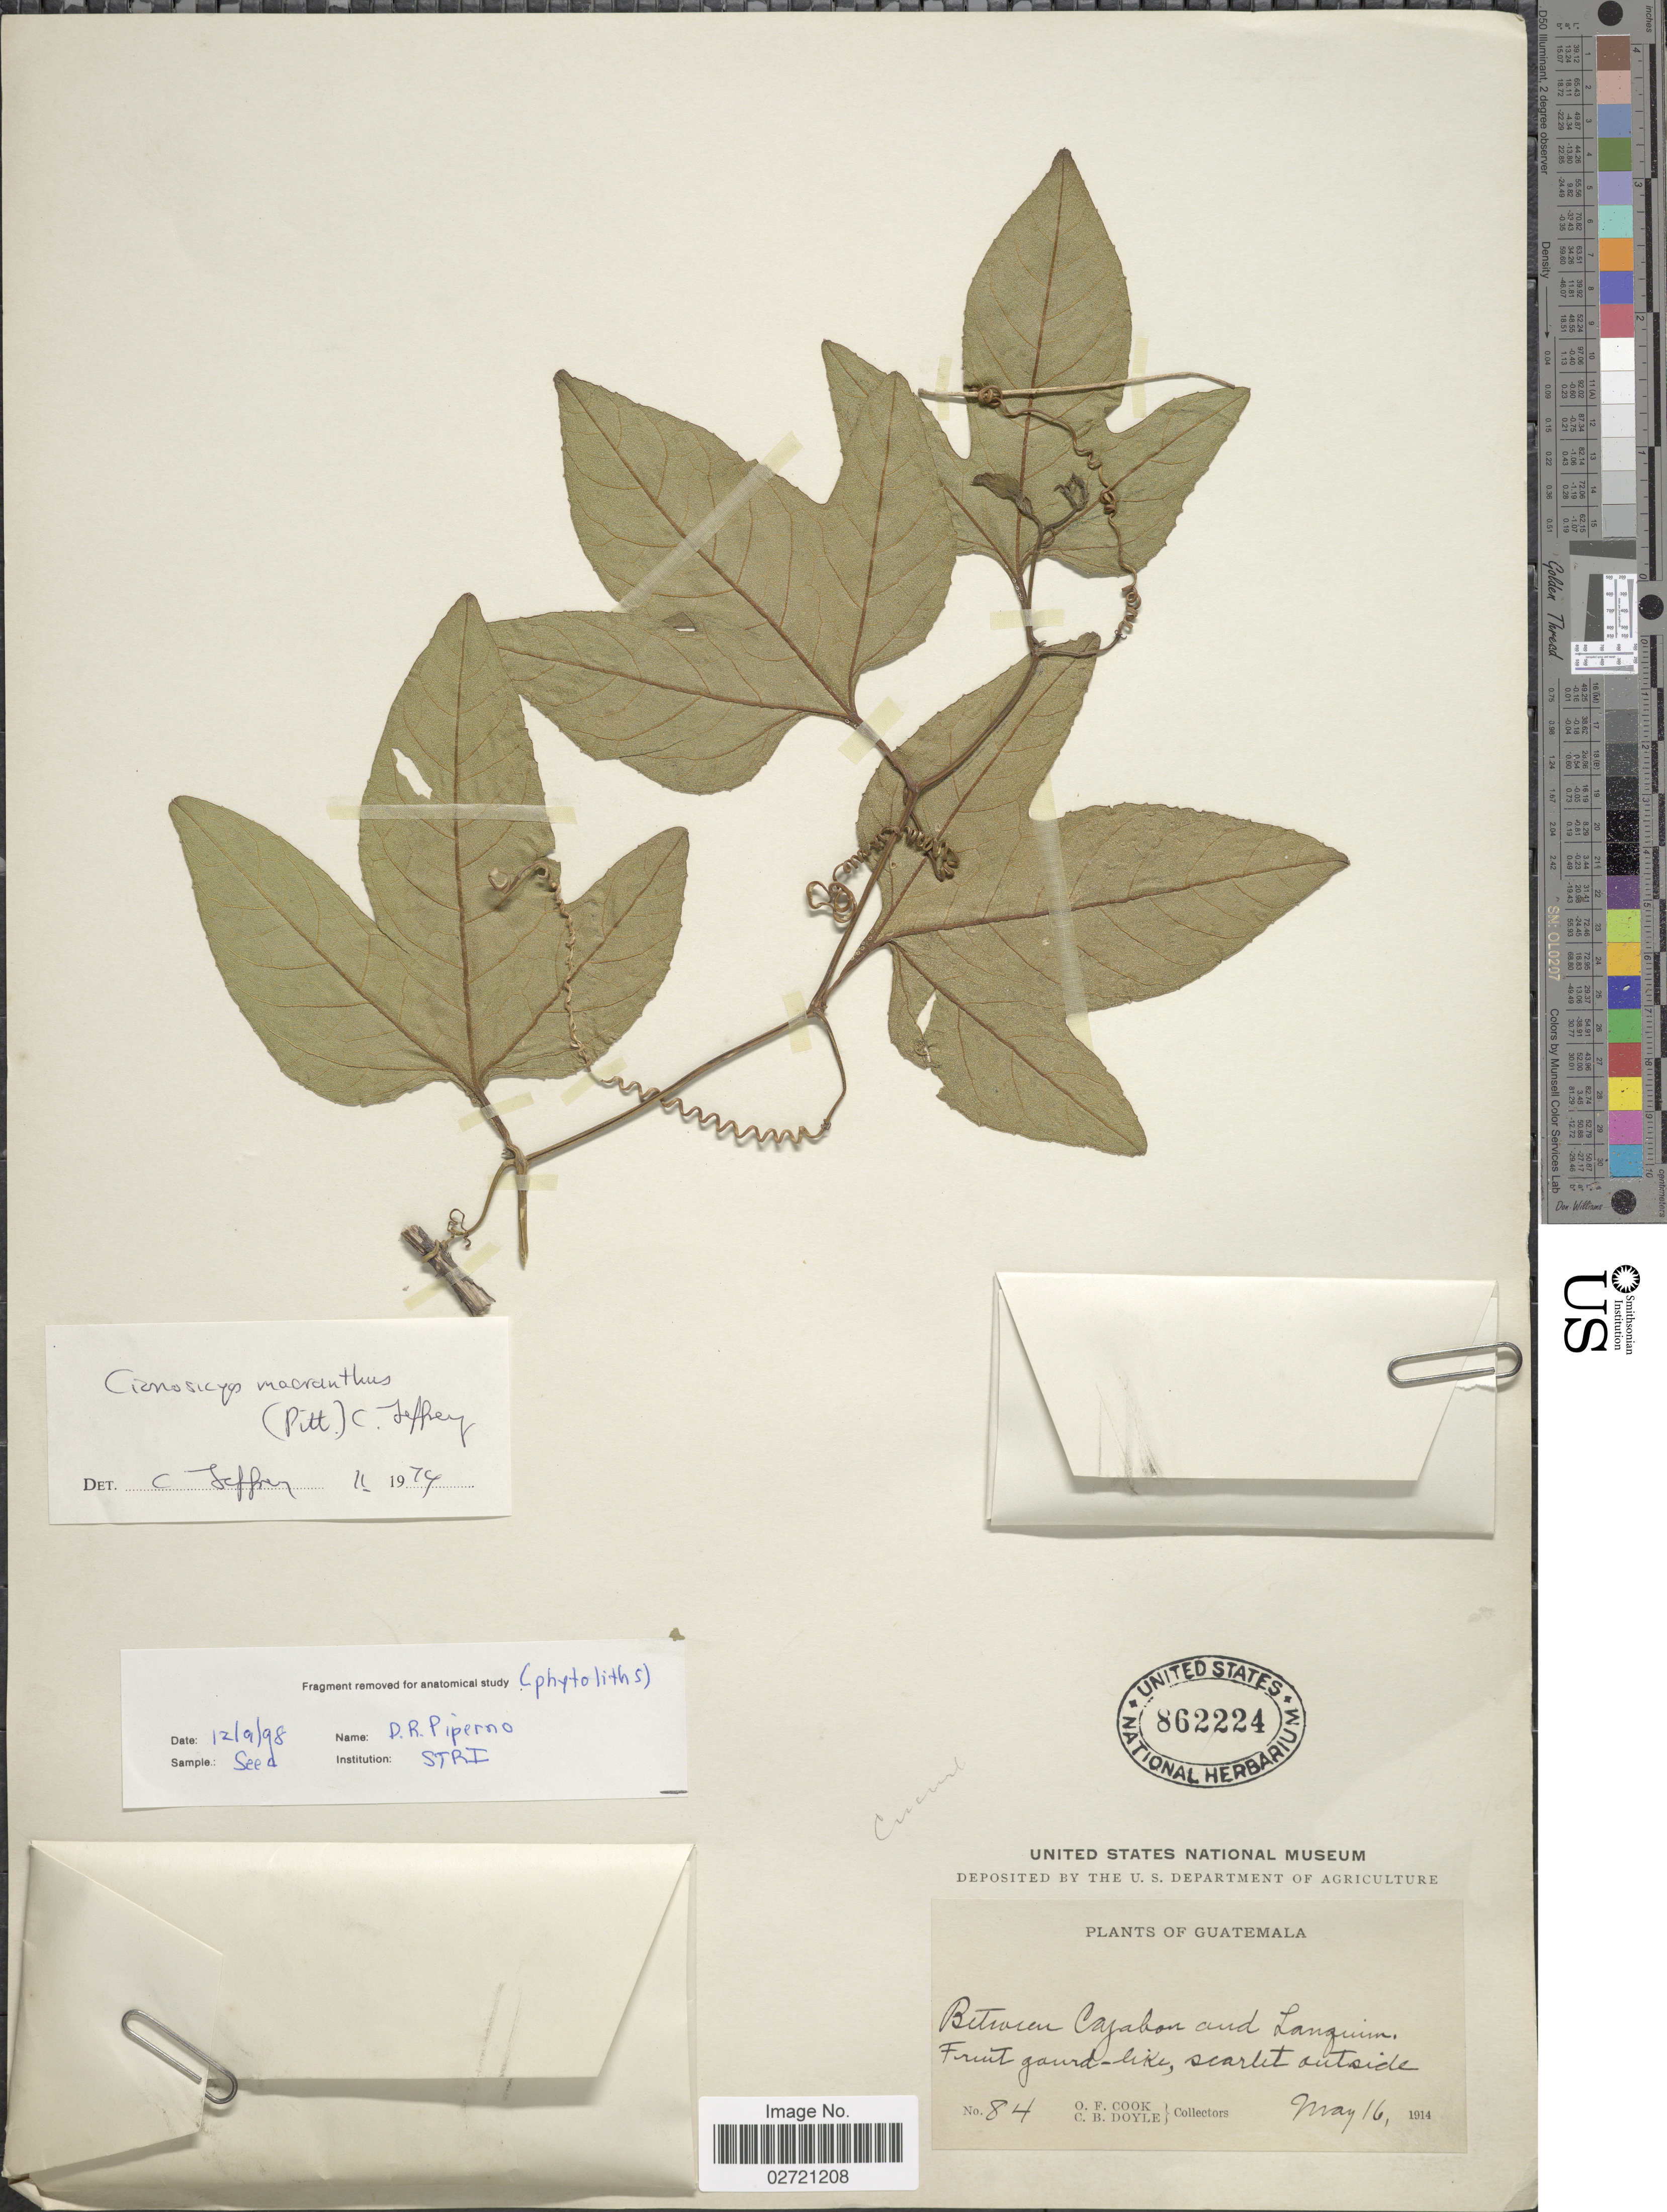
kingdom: Plantae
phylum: Tracheophyta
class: Magnoliopsida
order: Cucurbitales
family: Cucurbitaceae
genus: Cionosicys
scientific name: Cionosicys macranthus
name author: (Pittier) C. Jeffrey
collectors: O. F. Cook & C. Doyle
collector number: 84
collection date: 1914-05-16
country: Guatemala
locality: Between Cajabon and Lanquin.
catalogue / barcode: US 862224